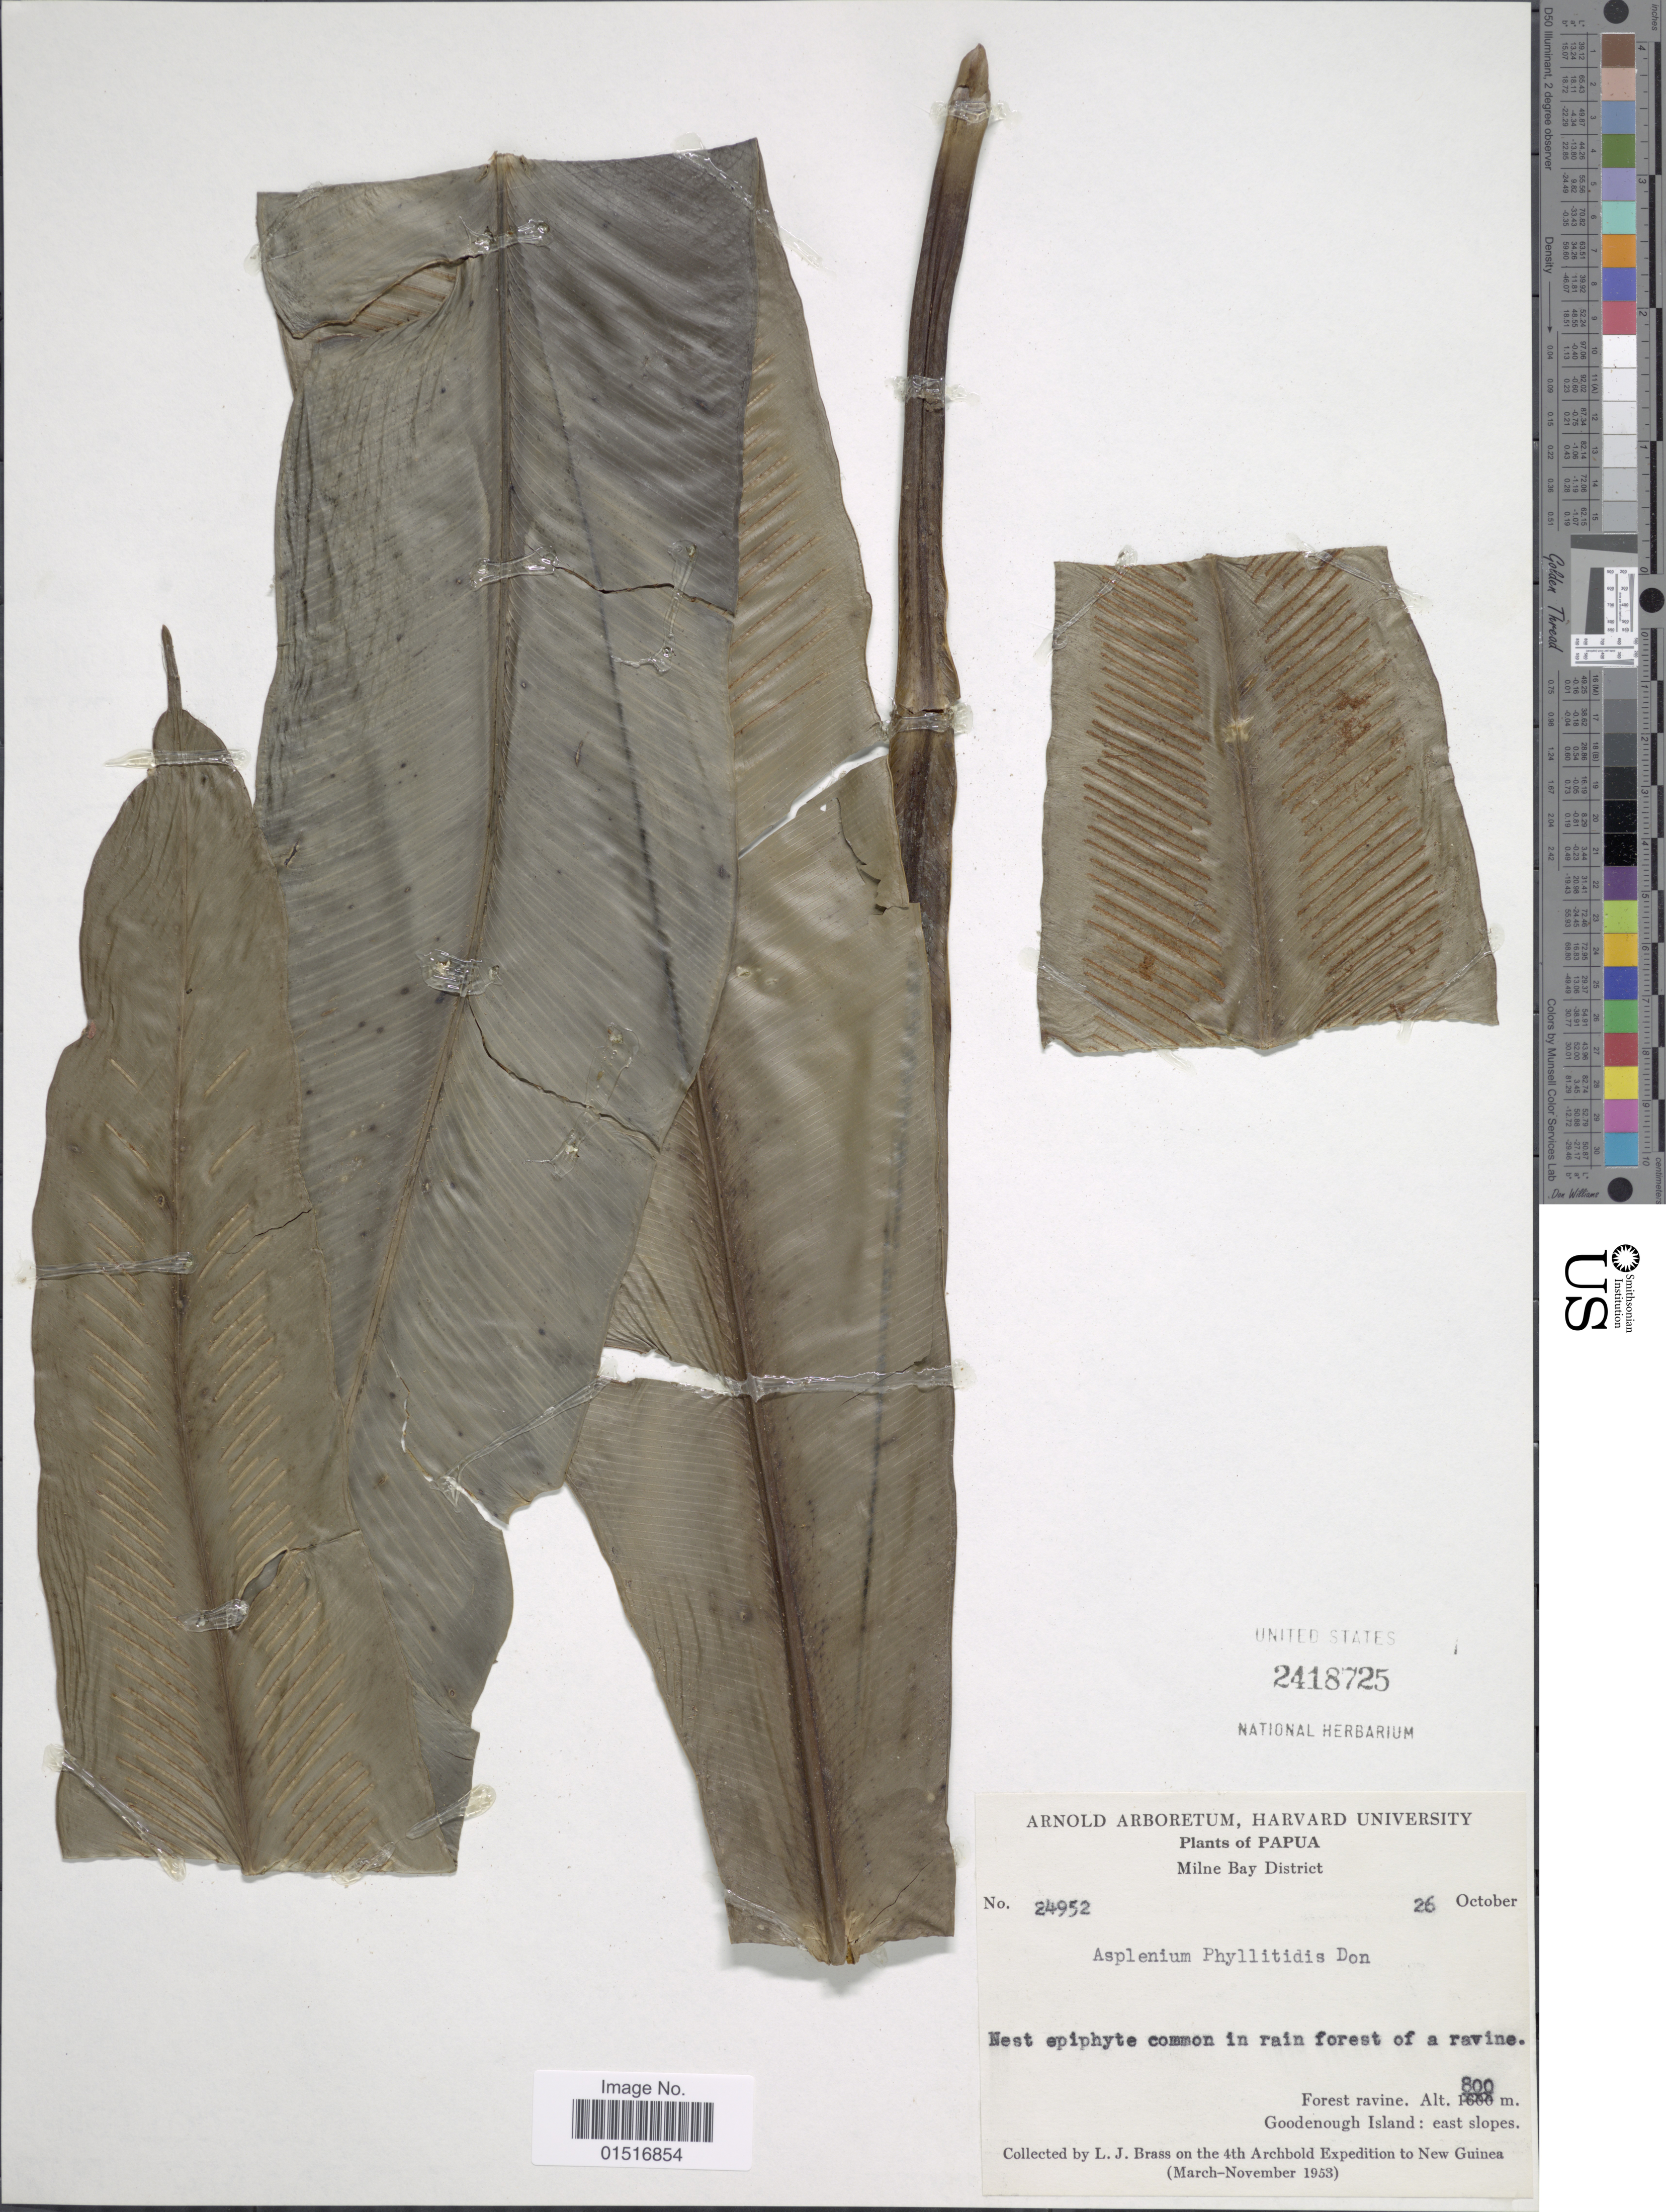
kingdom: Plantae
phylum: Tracheophyta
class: Polypodiopsida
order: Polypodiales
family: Aspleniaceae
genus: Asplenium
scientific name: Asplenium phyllitidis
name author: D. Don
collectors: L. J. Brass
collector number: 24952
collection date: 1953-10-26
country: Papua New Guinea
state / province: Milne Bay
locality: Papua. Goodenough Island: east slopes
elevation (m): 800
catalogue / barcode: US 2418725